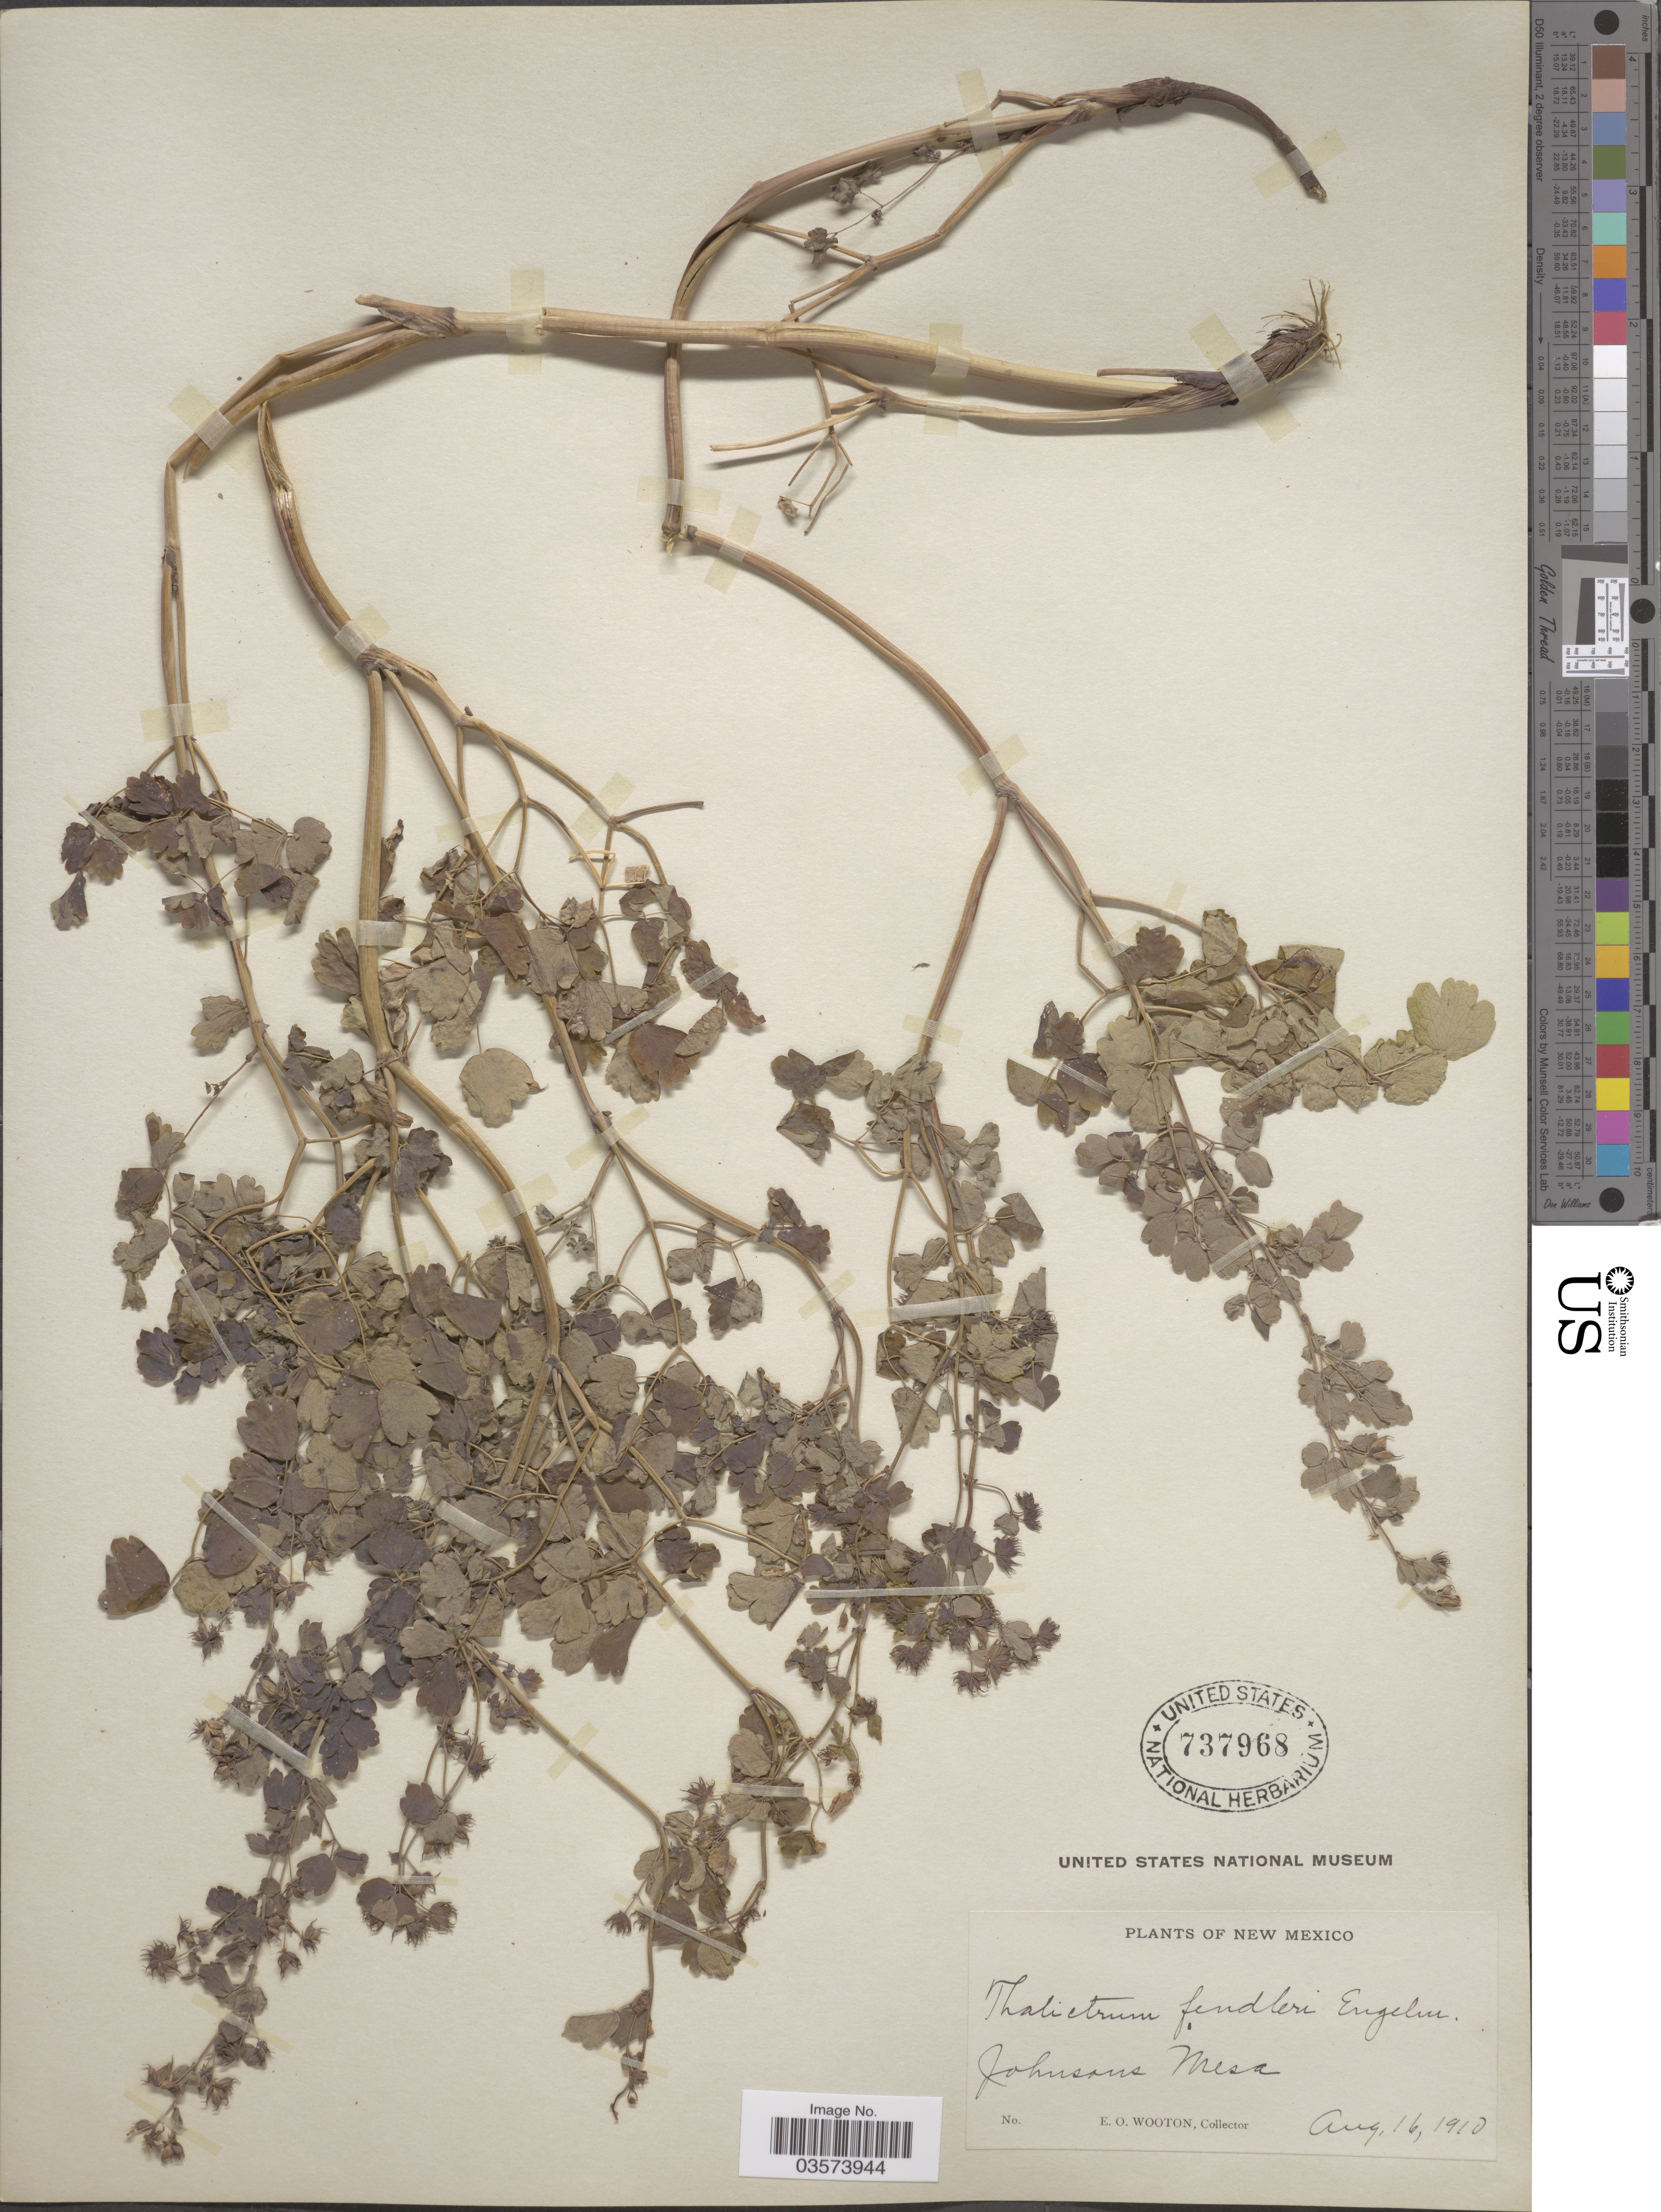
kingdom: Plantae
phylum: Tracheophyta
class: Magnoliopsida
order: Ranunculales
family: Ranunculaceae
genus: Thalictrum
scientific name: Thalictrum fendleri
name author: Engelm. ex A. Gray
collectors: E. O. Wooton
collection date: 1910-08-16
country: United States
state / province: New Mexico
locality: Johnsons Mesa.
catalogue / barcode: US 737968